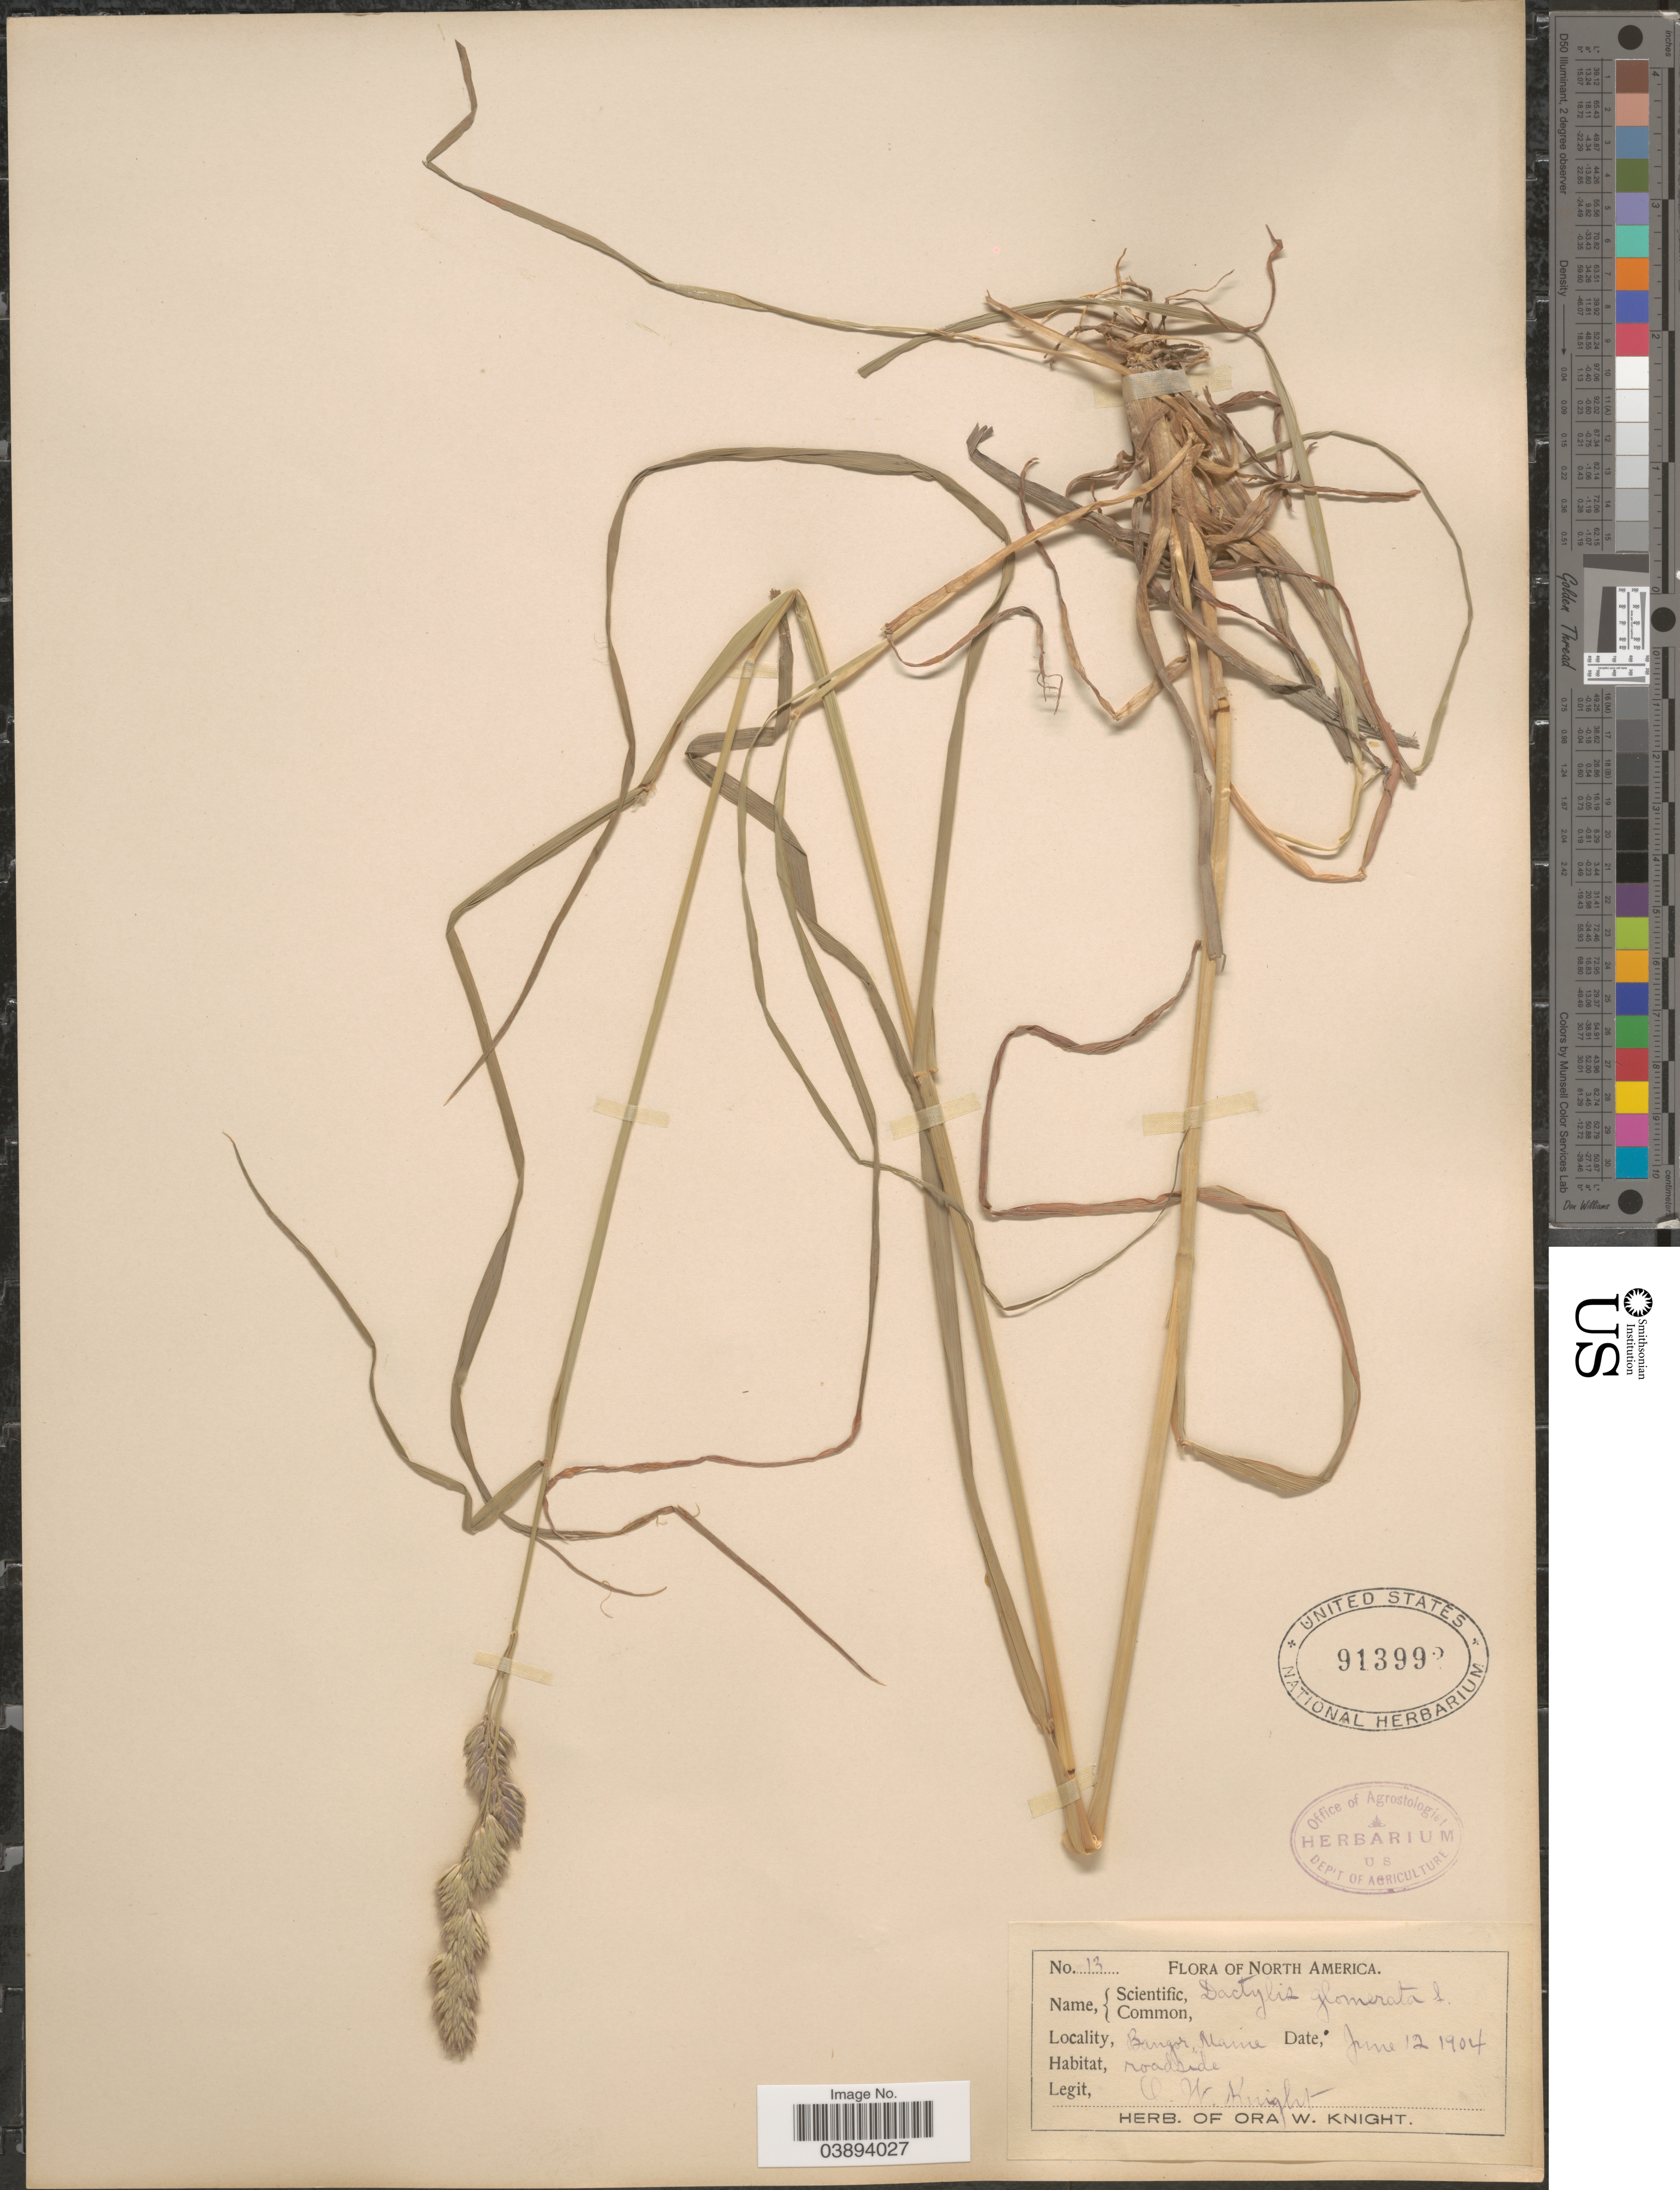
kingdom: Plantae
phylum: Tracheophyta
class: Liliopsida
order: Poales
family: Poaceae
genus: Dactylis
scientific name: Dactylis glomerata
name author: L.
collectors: O. Knight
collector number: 13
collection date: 1904-06-12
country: United States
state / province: Maine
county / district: Penobscot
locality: Bangor.